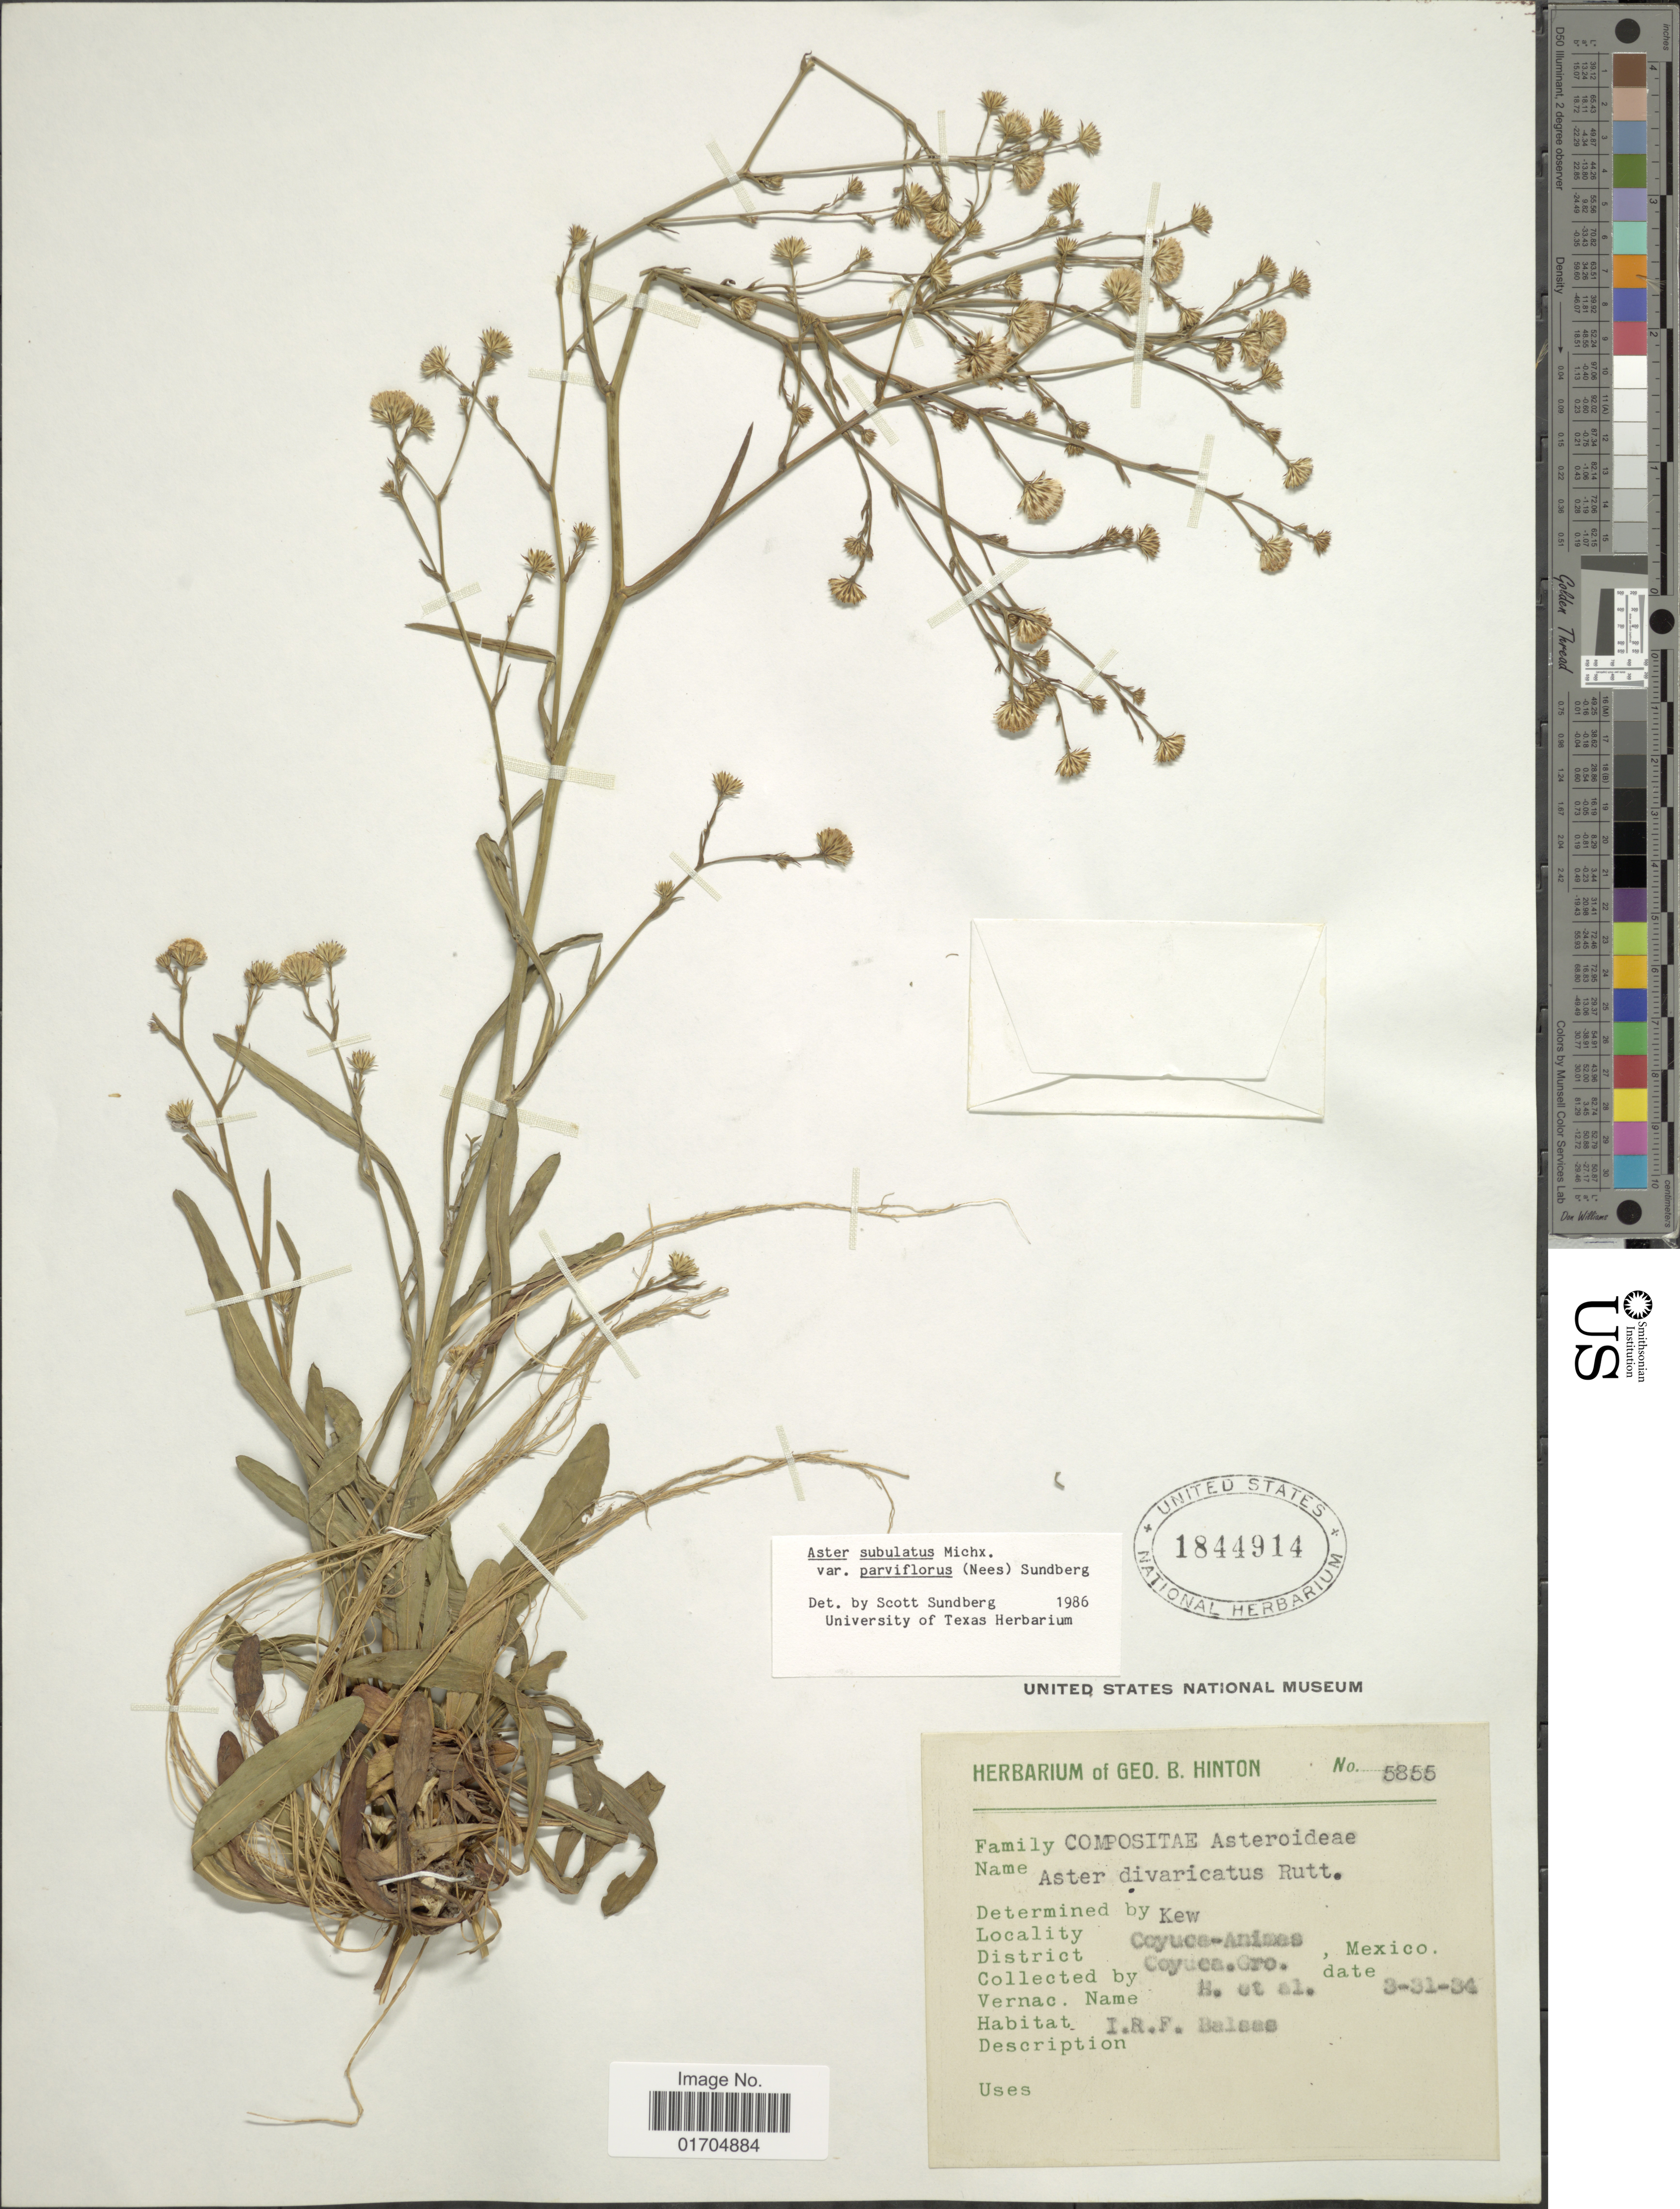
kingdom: Plantae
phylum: Tracheophyta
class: Magnoliopsida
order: Asterales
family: Asteraceae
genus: Symphyotrichum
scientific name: Symphyotrichum subulatum var. parviflorum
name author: (Nees) S.D. Sundb.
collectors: G. B. Hinton & et al.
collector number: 5855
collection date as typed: Transcribed d/m/y: 31/3/34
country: Mexico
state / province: Guerrero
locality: Coyuca-Animes, District Coyuca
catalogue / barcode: US 1844914